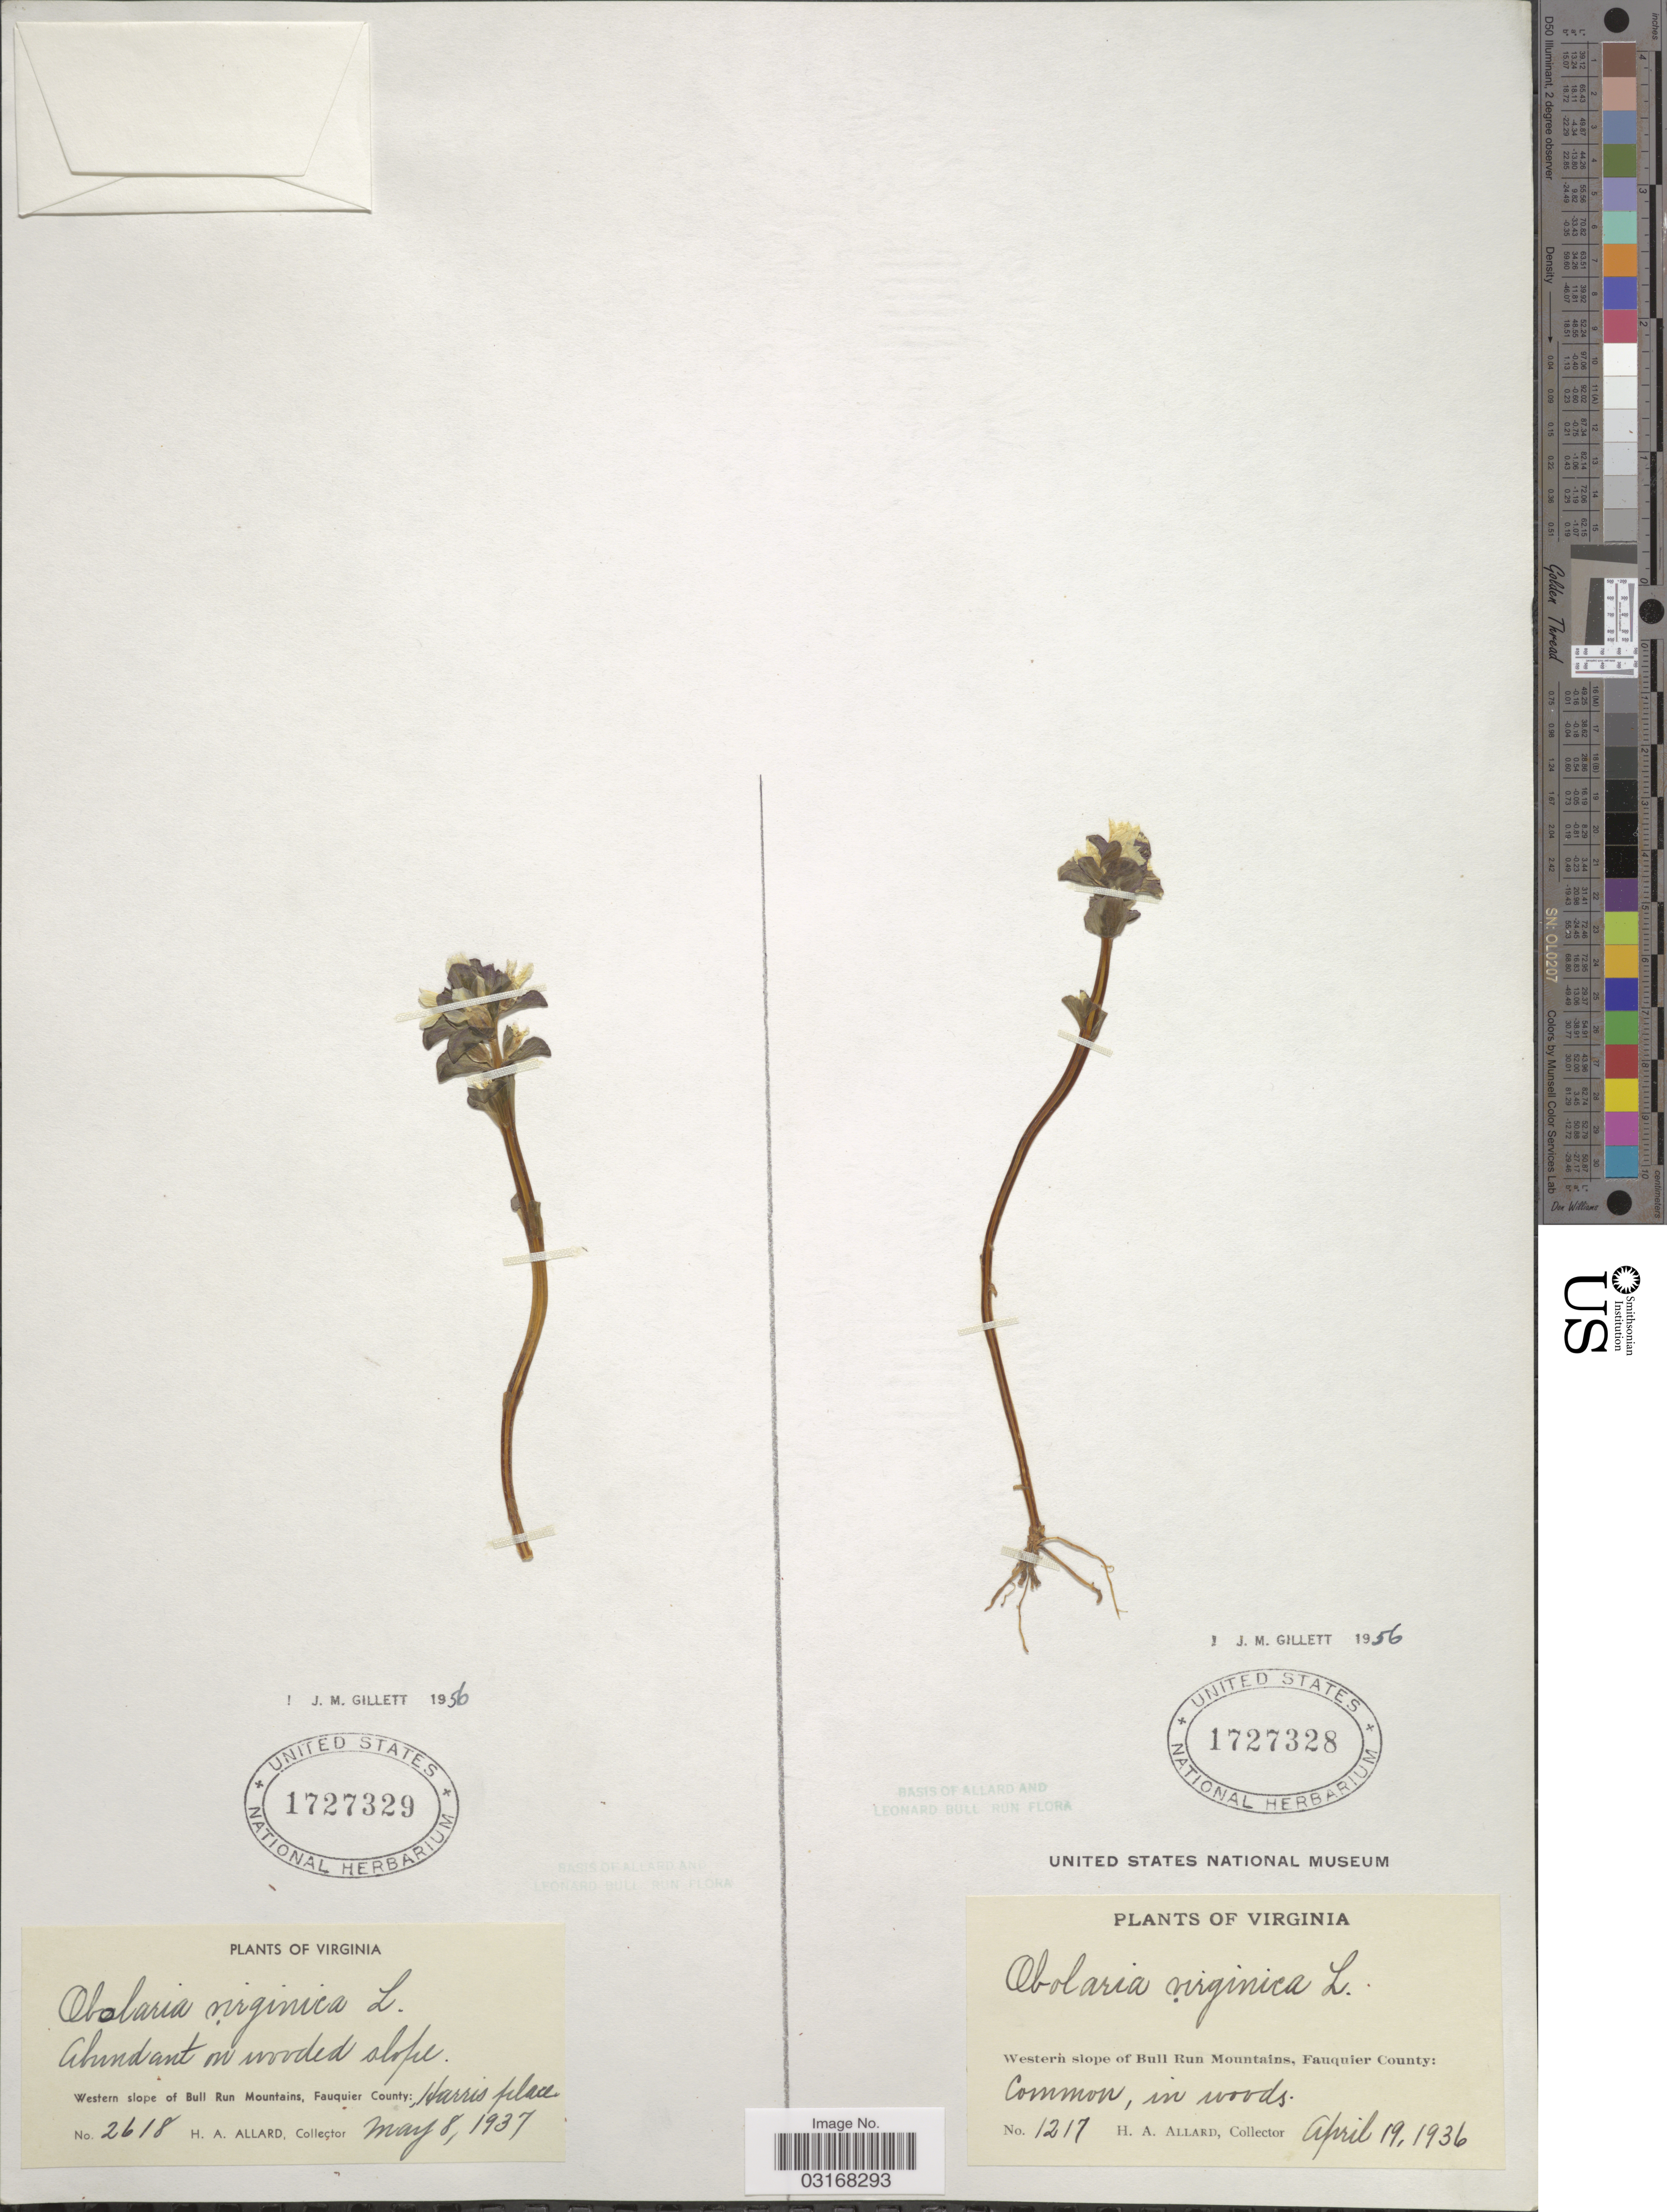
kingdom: Plantae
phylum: Tracheophyta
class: Magnoliopsida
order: Gentianales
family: Gentianaceae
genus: Obolaria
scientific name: Obolaria virginica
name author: L.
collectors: H. A. Allard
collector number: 1217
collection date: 1936-04-19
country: United States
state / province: Virginia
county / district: Fauquier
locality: Western slope of Bull Run Mountains, Fauquier County.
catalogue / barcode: US 1727328-2